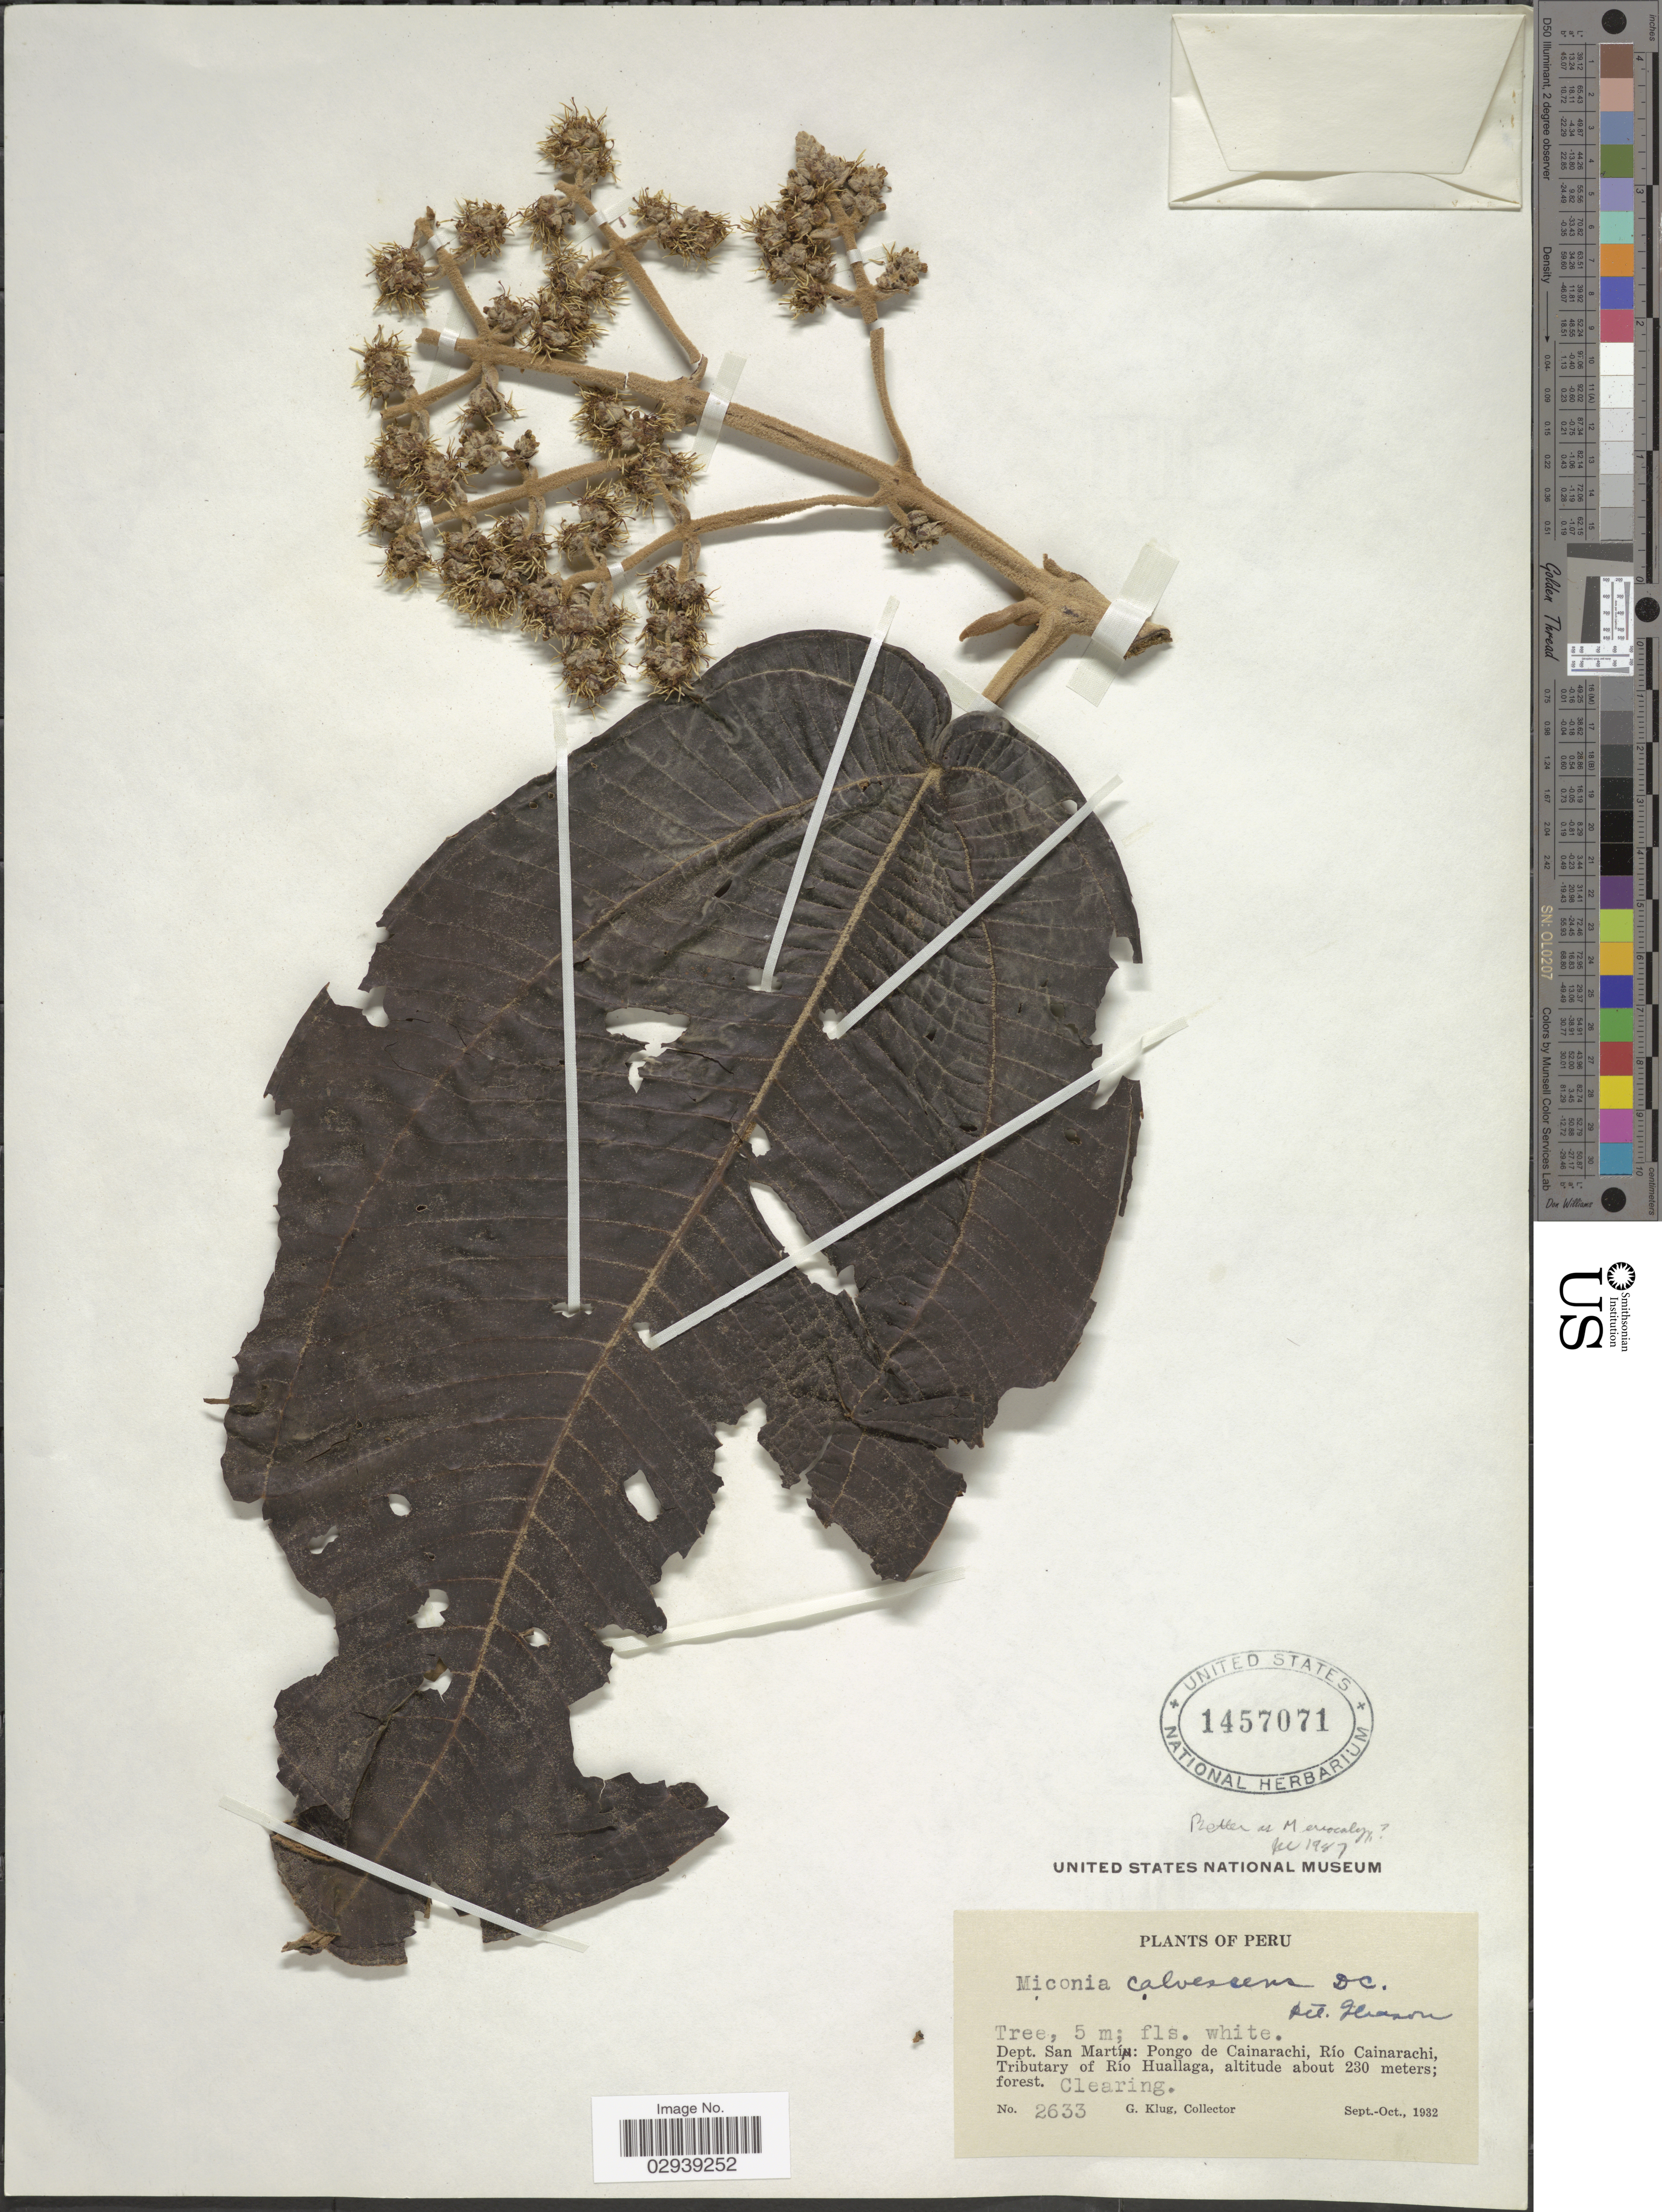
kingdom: Plantae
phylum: Tracheophyta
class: Magnoliopsida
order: Myrtales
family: Melastomataceae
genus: Miconia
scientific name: Miconia eriocalyx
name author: Cogn.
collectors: G. Klug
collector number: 2633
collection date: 1932-09/1932-10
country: Peru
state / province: San Martín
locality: Dept. San Martín: Pongo de Cainarachi, Río Cainarachi, Tributary of Río Huallaga.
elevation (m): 230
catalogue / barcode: US 1457071